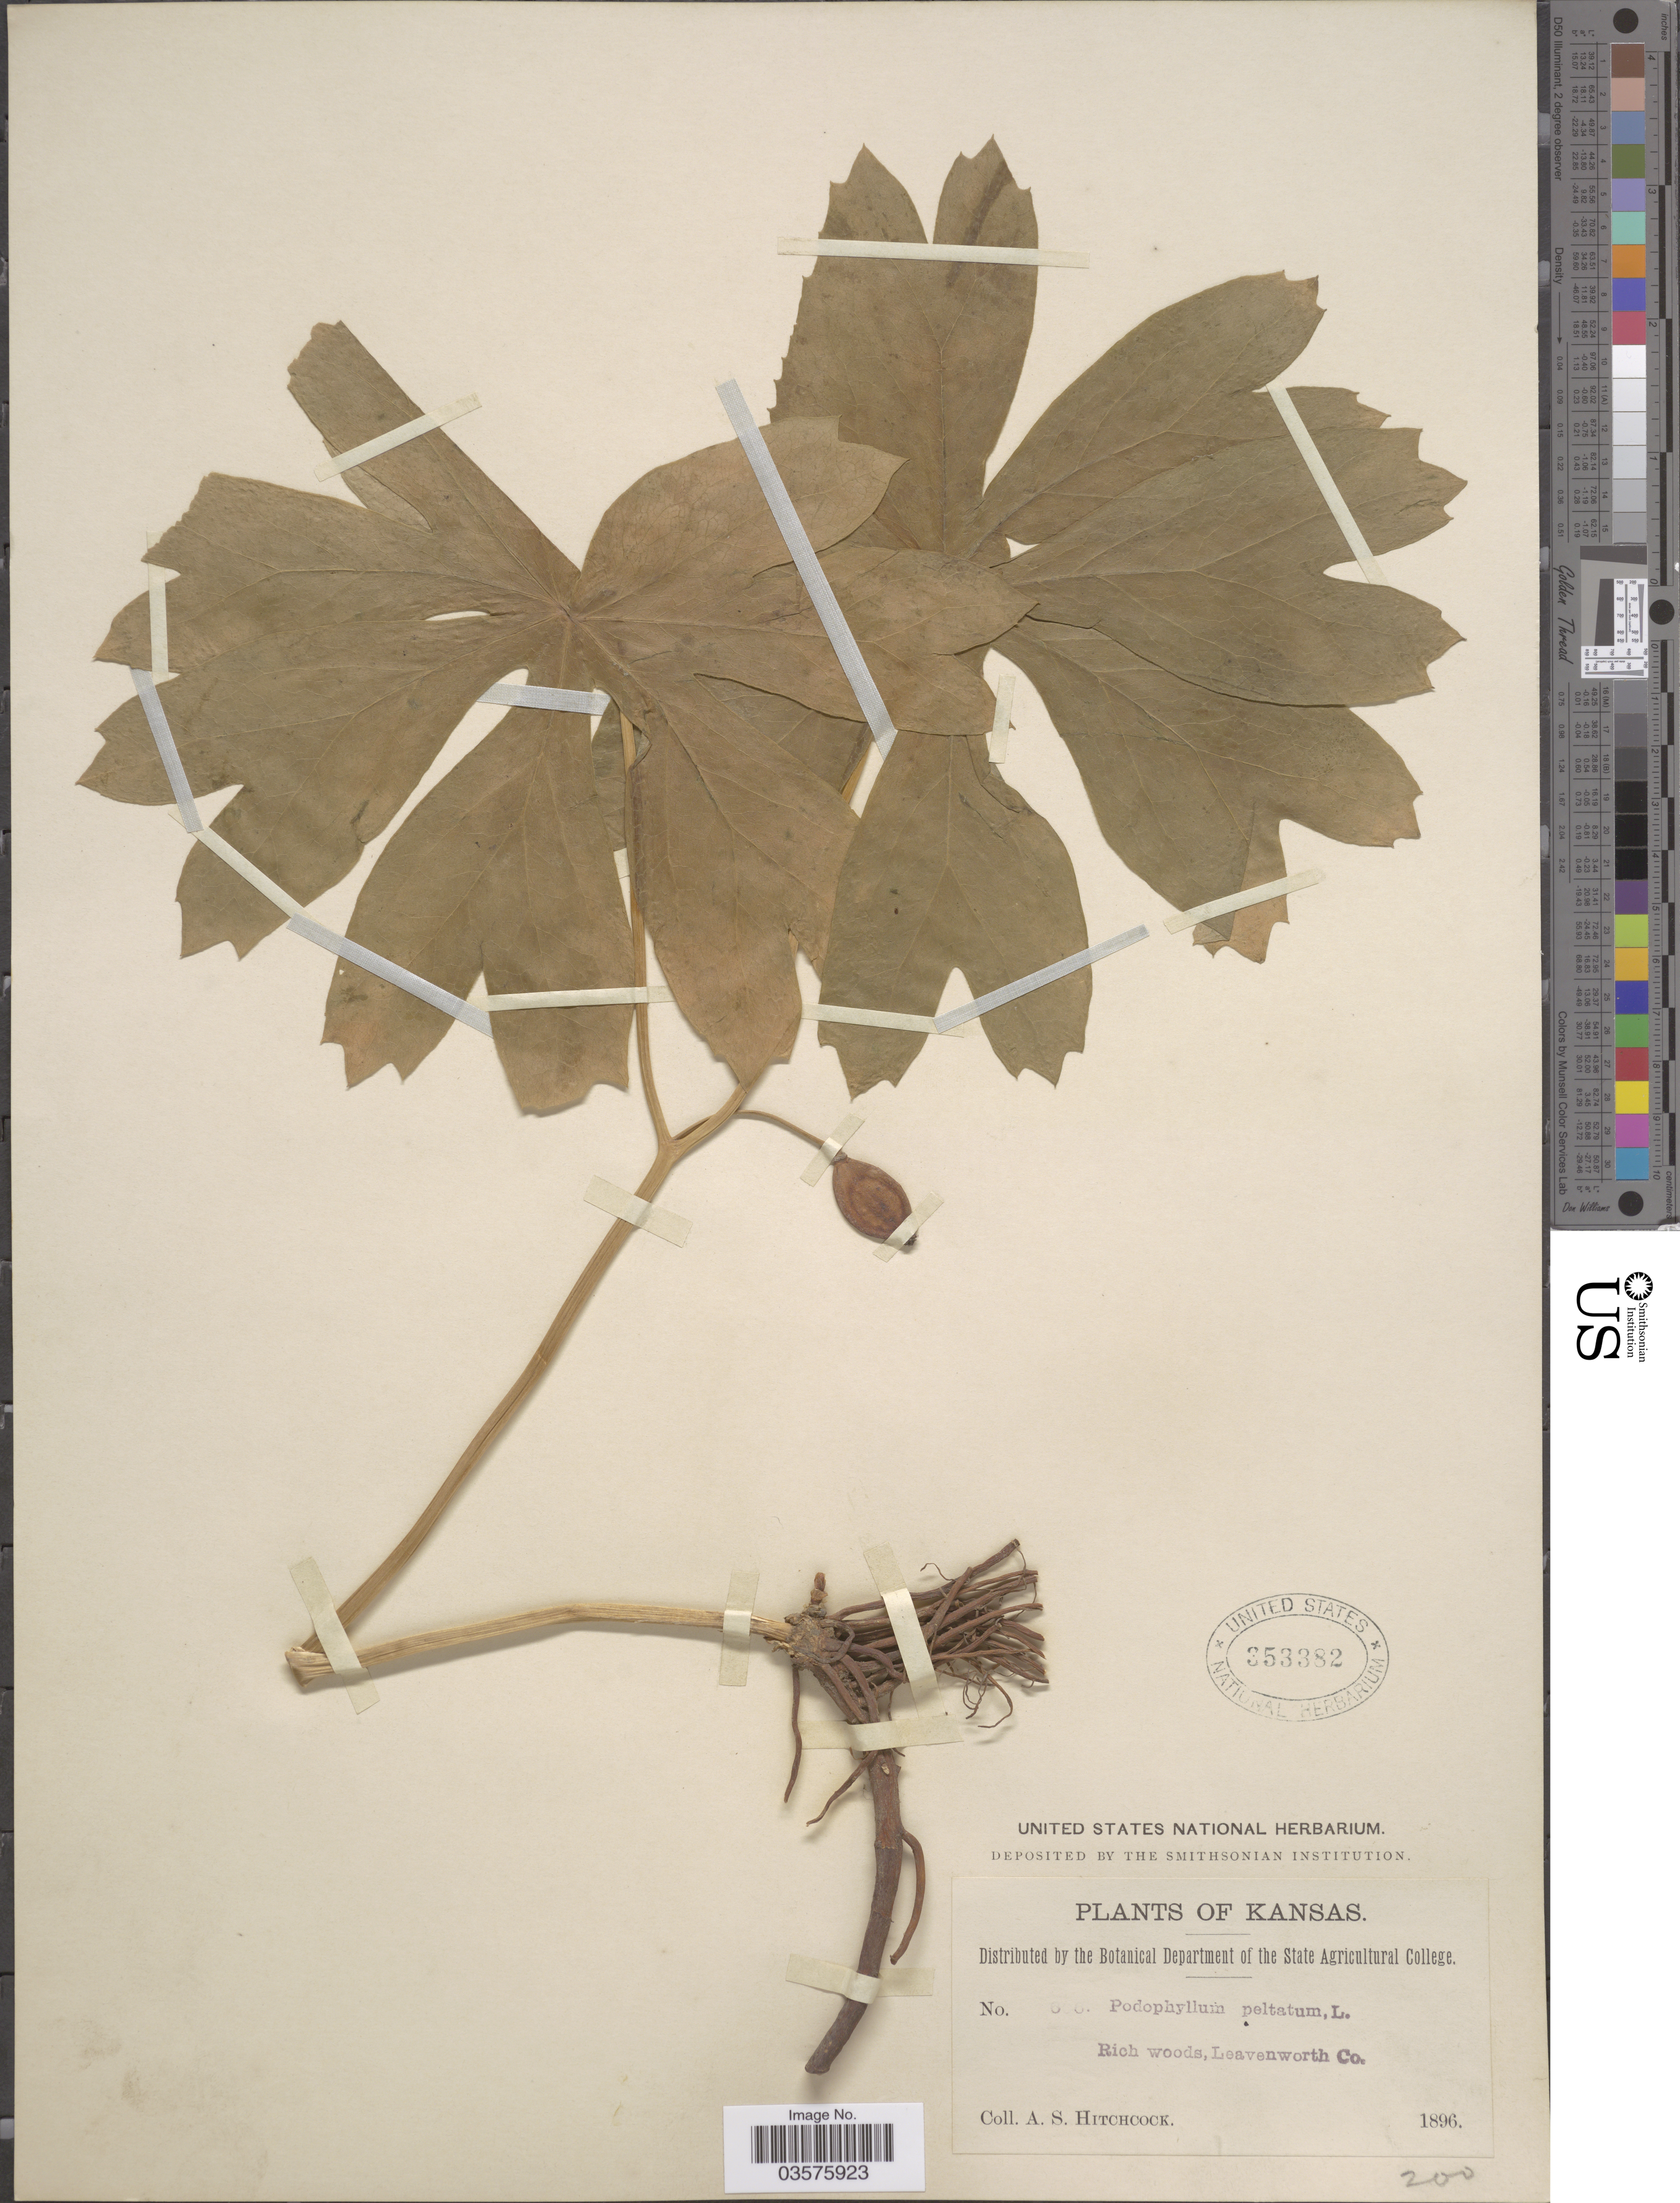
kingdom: Plantae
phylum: Tracheophyta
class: Magnoliopsida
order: Ranunculales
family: Berberidaceae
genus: Podophyllum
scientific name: Podophyllum peltatum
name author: L.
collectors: A. S. Hitchcock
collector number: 606*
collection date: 1896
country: United States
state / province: Kansas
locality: Rich woods, Leavenworth Co.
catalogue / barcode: US 353382